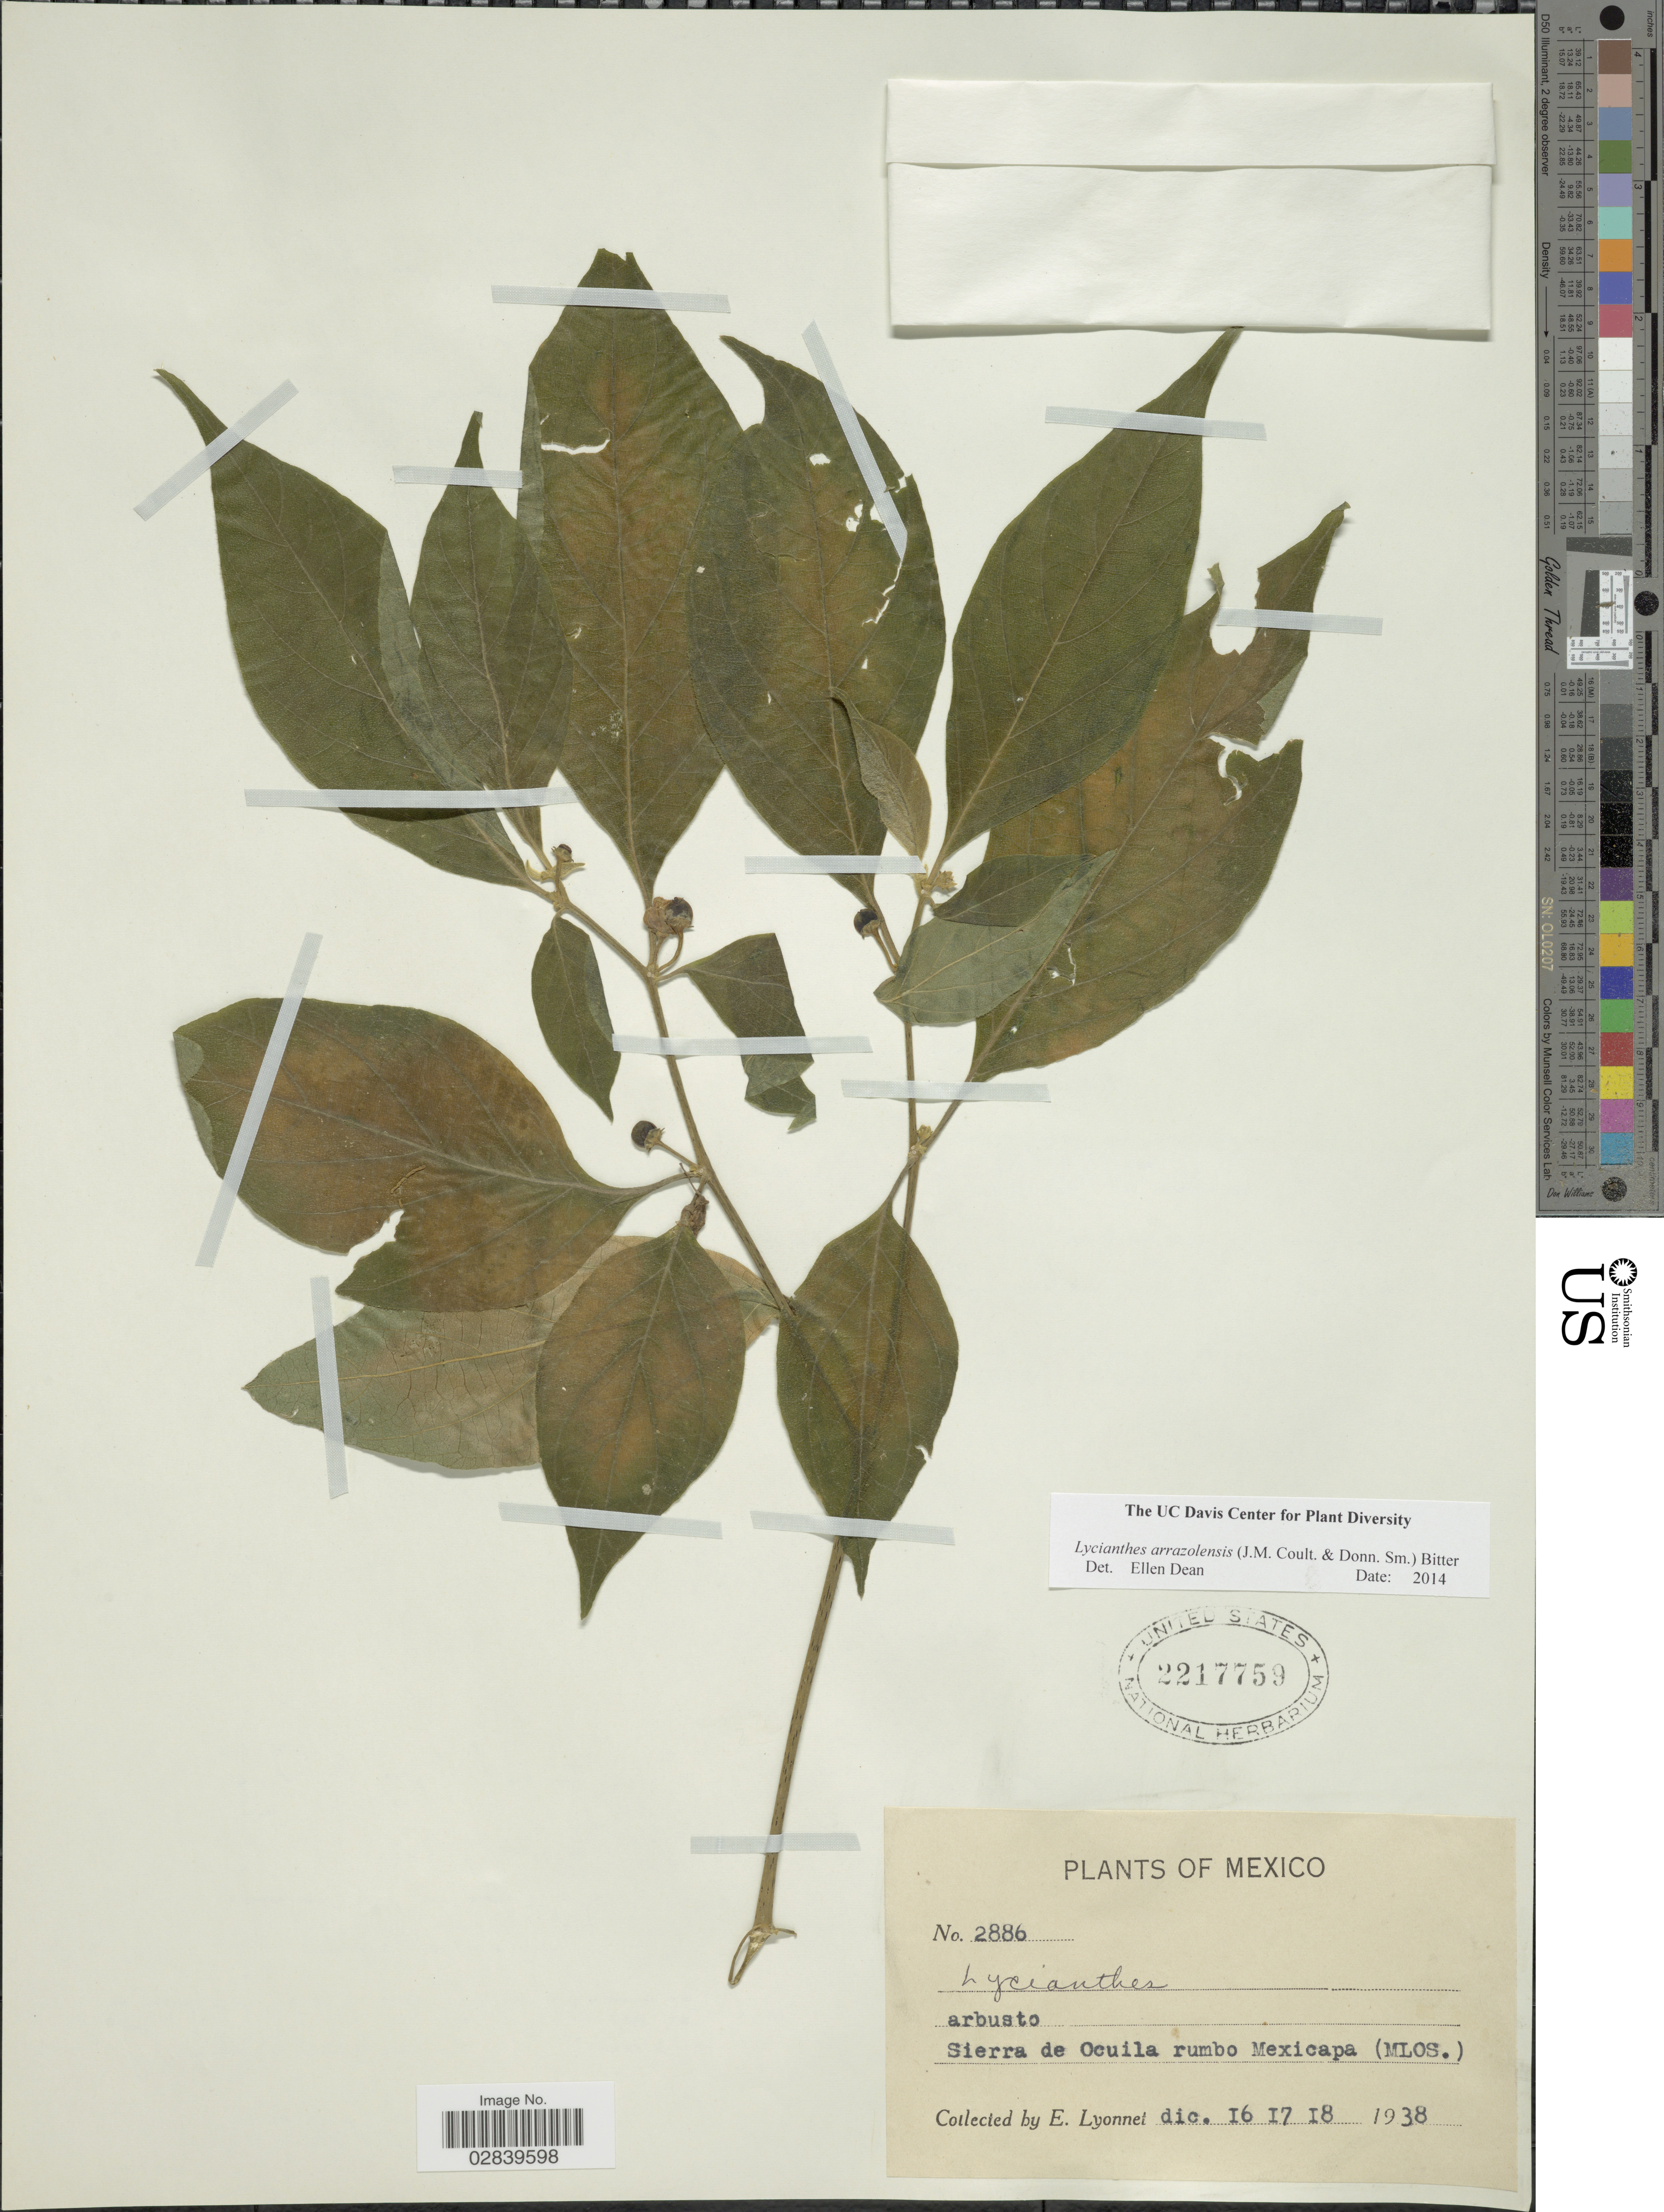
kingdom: Plantae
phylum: Tracheophyta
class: Magnoliopsida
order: Solanales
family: Solanaceae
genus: Lycianthes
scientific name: Lycianthes arrazolensis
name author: (J.M. Coult. & Donn. Sm.) Bitter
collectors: E. Lyonnet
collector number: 2886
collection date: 1938-12-16/1938-12-18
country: Mexico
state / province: Morelos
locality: Sierra de Ocuila rumbo Mexicapa (Mlos.).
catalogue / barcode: US 2217759